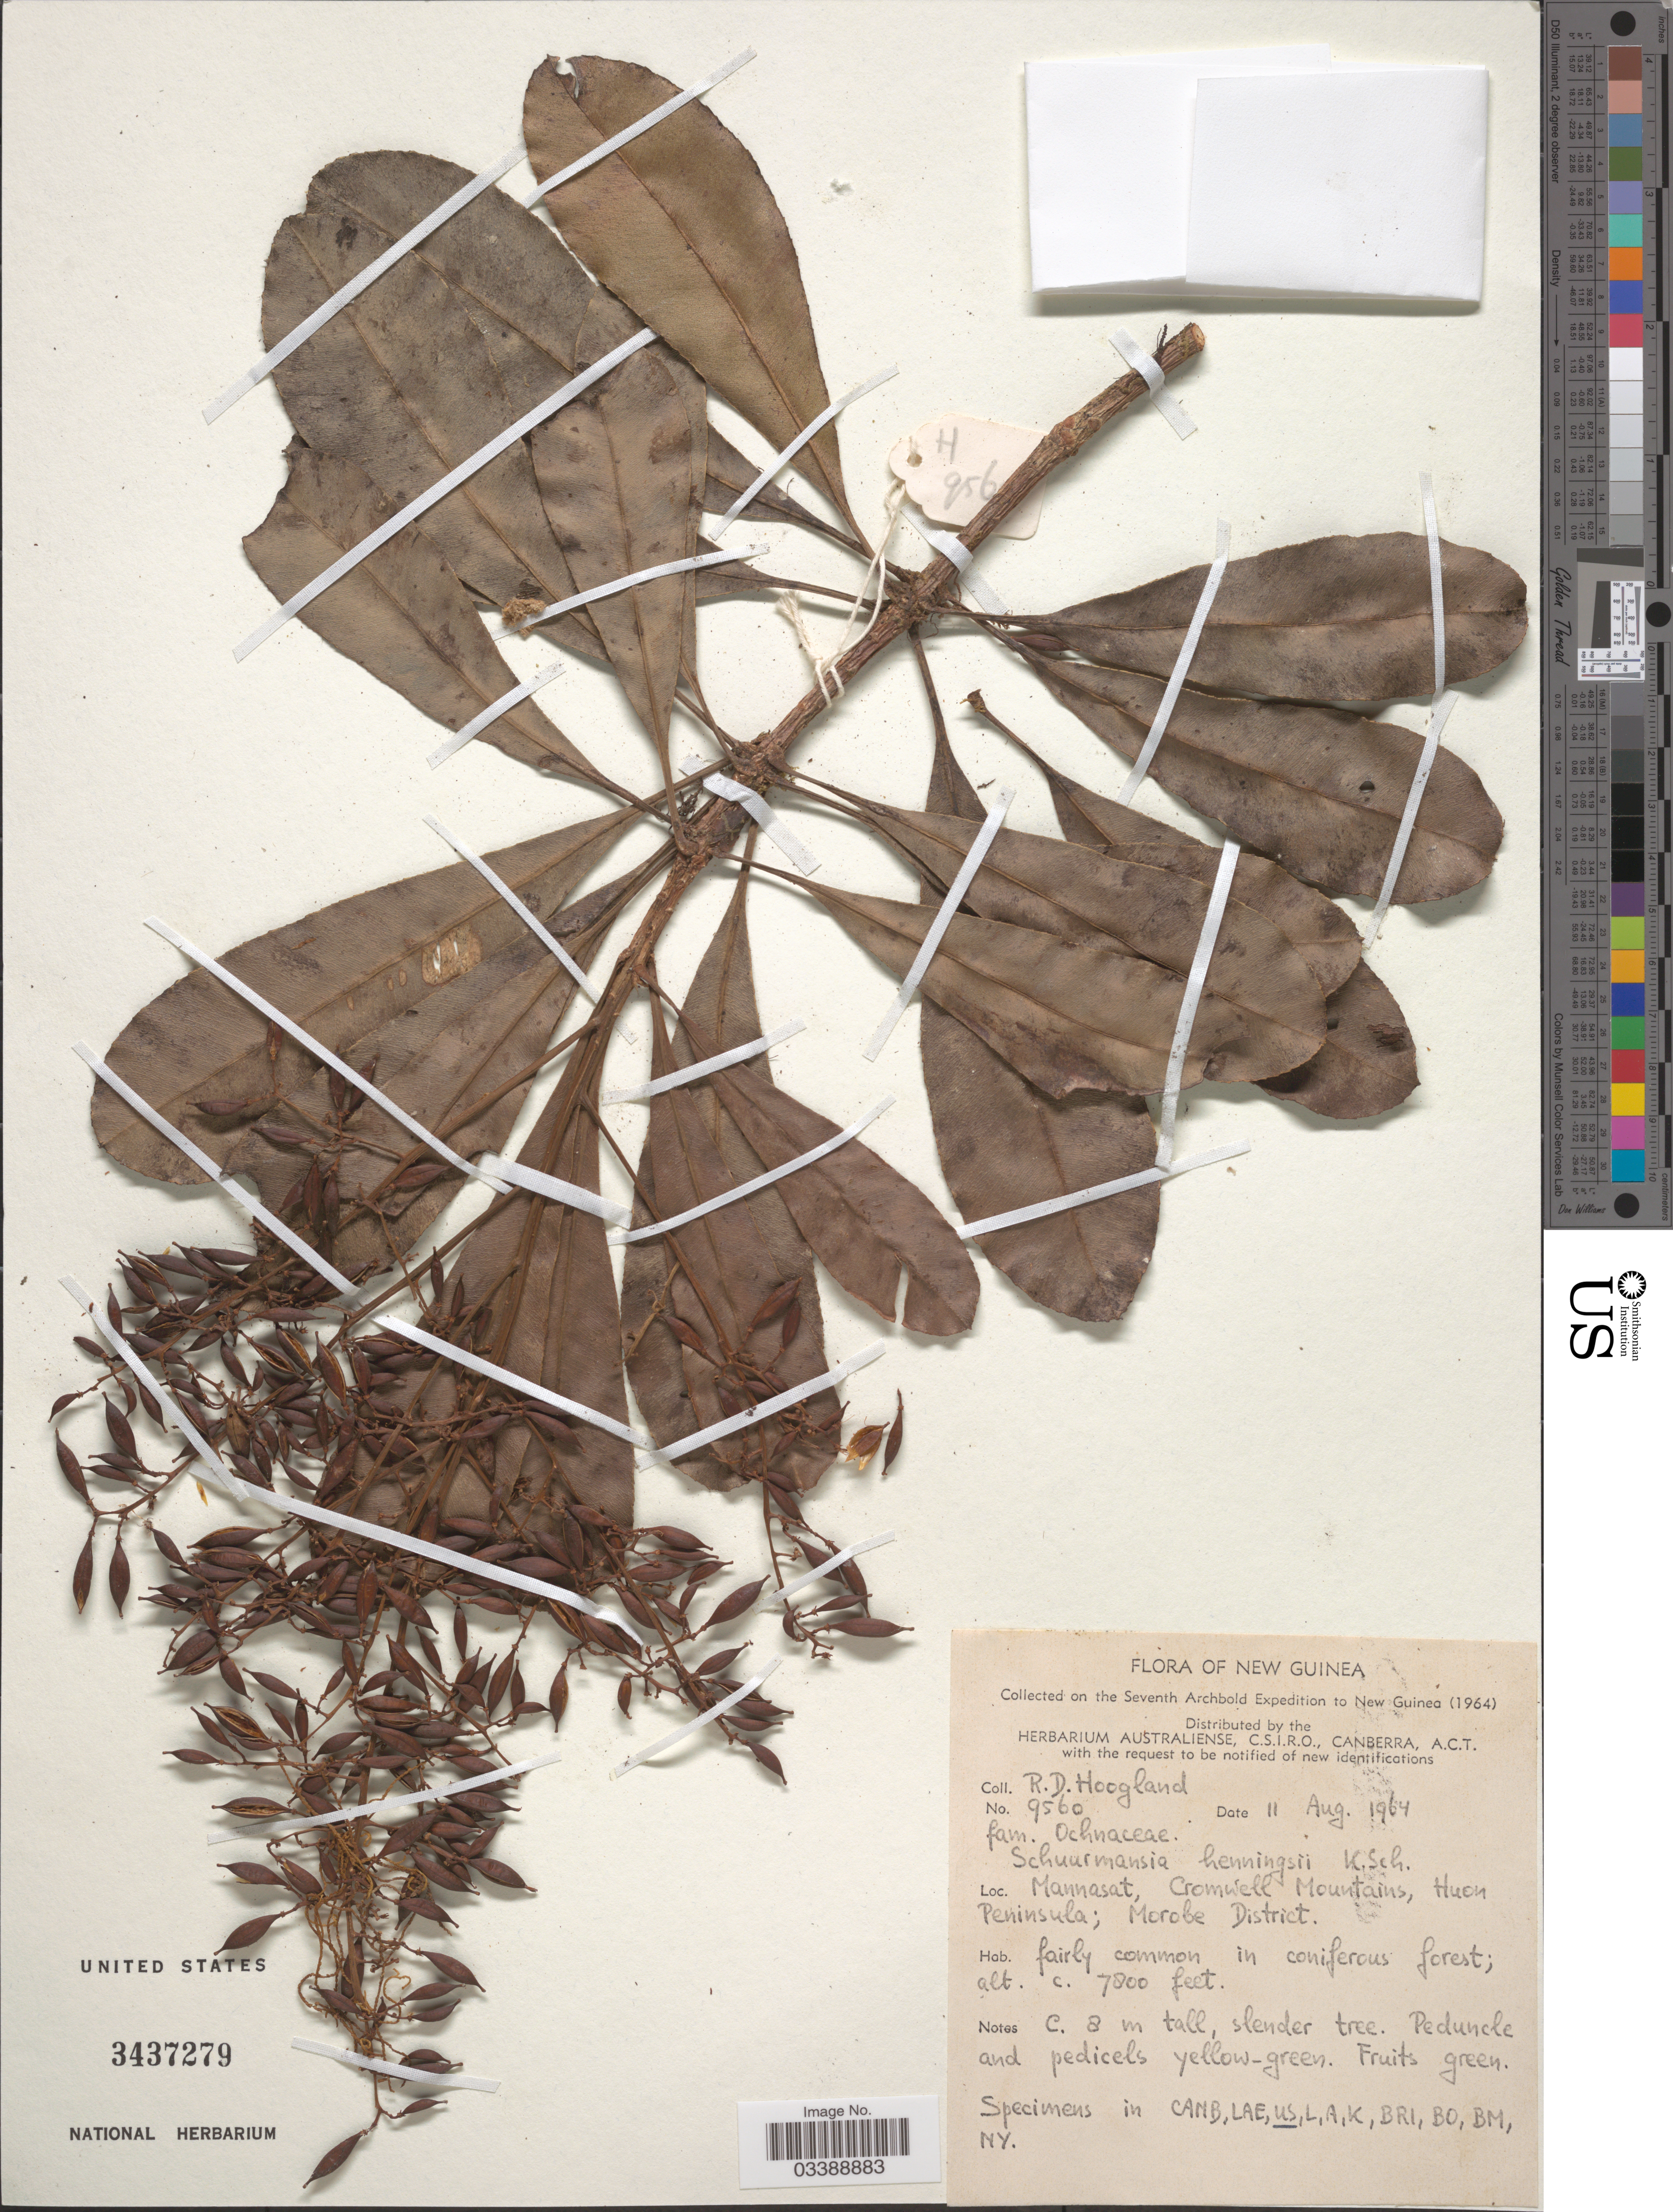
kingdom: Plantae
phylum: Tracheophyta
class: Magnoliopsida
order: Malpighiales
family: Ochnaceae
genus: Schuurmansia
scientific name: Schuurmansia henningsii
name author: K. Schum.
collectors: R. D. Hoogland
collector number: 9560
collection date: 1964-08-11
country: Papua New Guinea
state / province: Morobe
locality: New Guinea. Mannasat, Comwell Mountains, Huon Peninsula; Morobe District.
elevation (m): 2377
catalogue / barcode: US 3437279